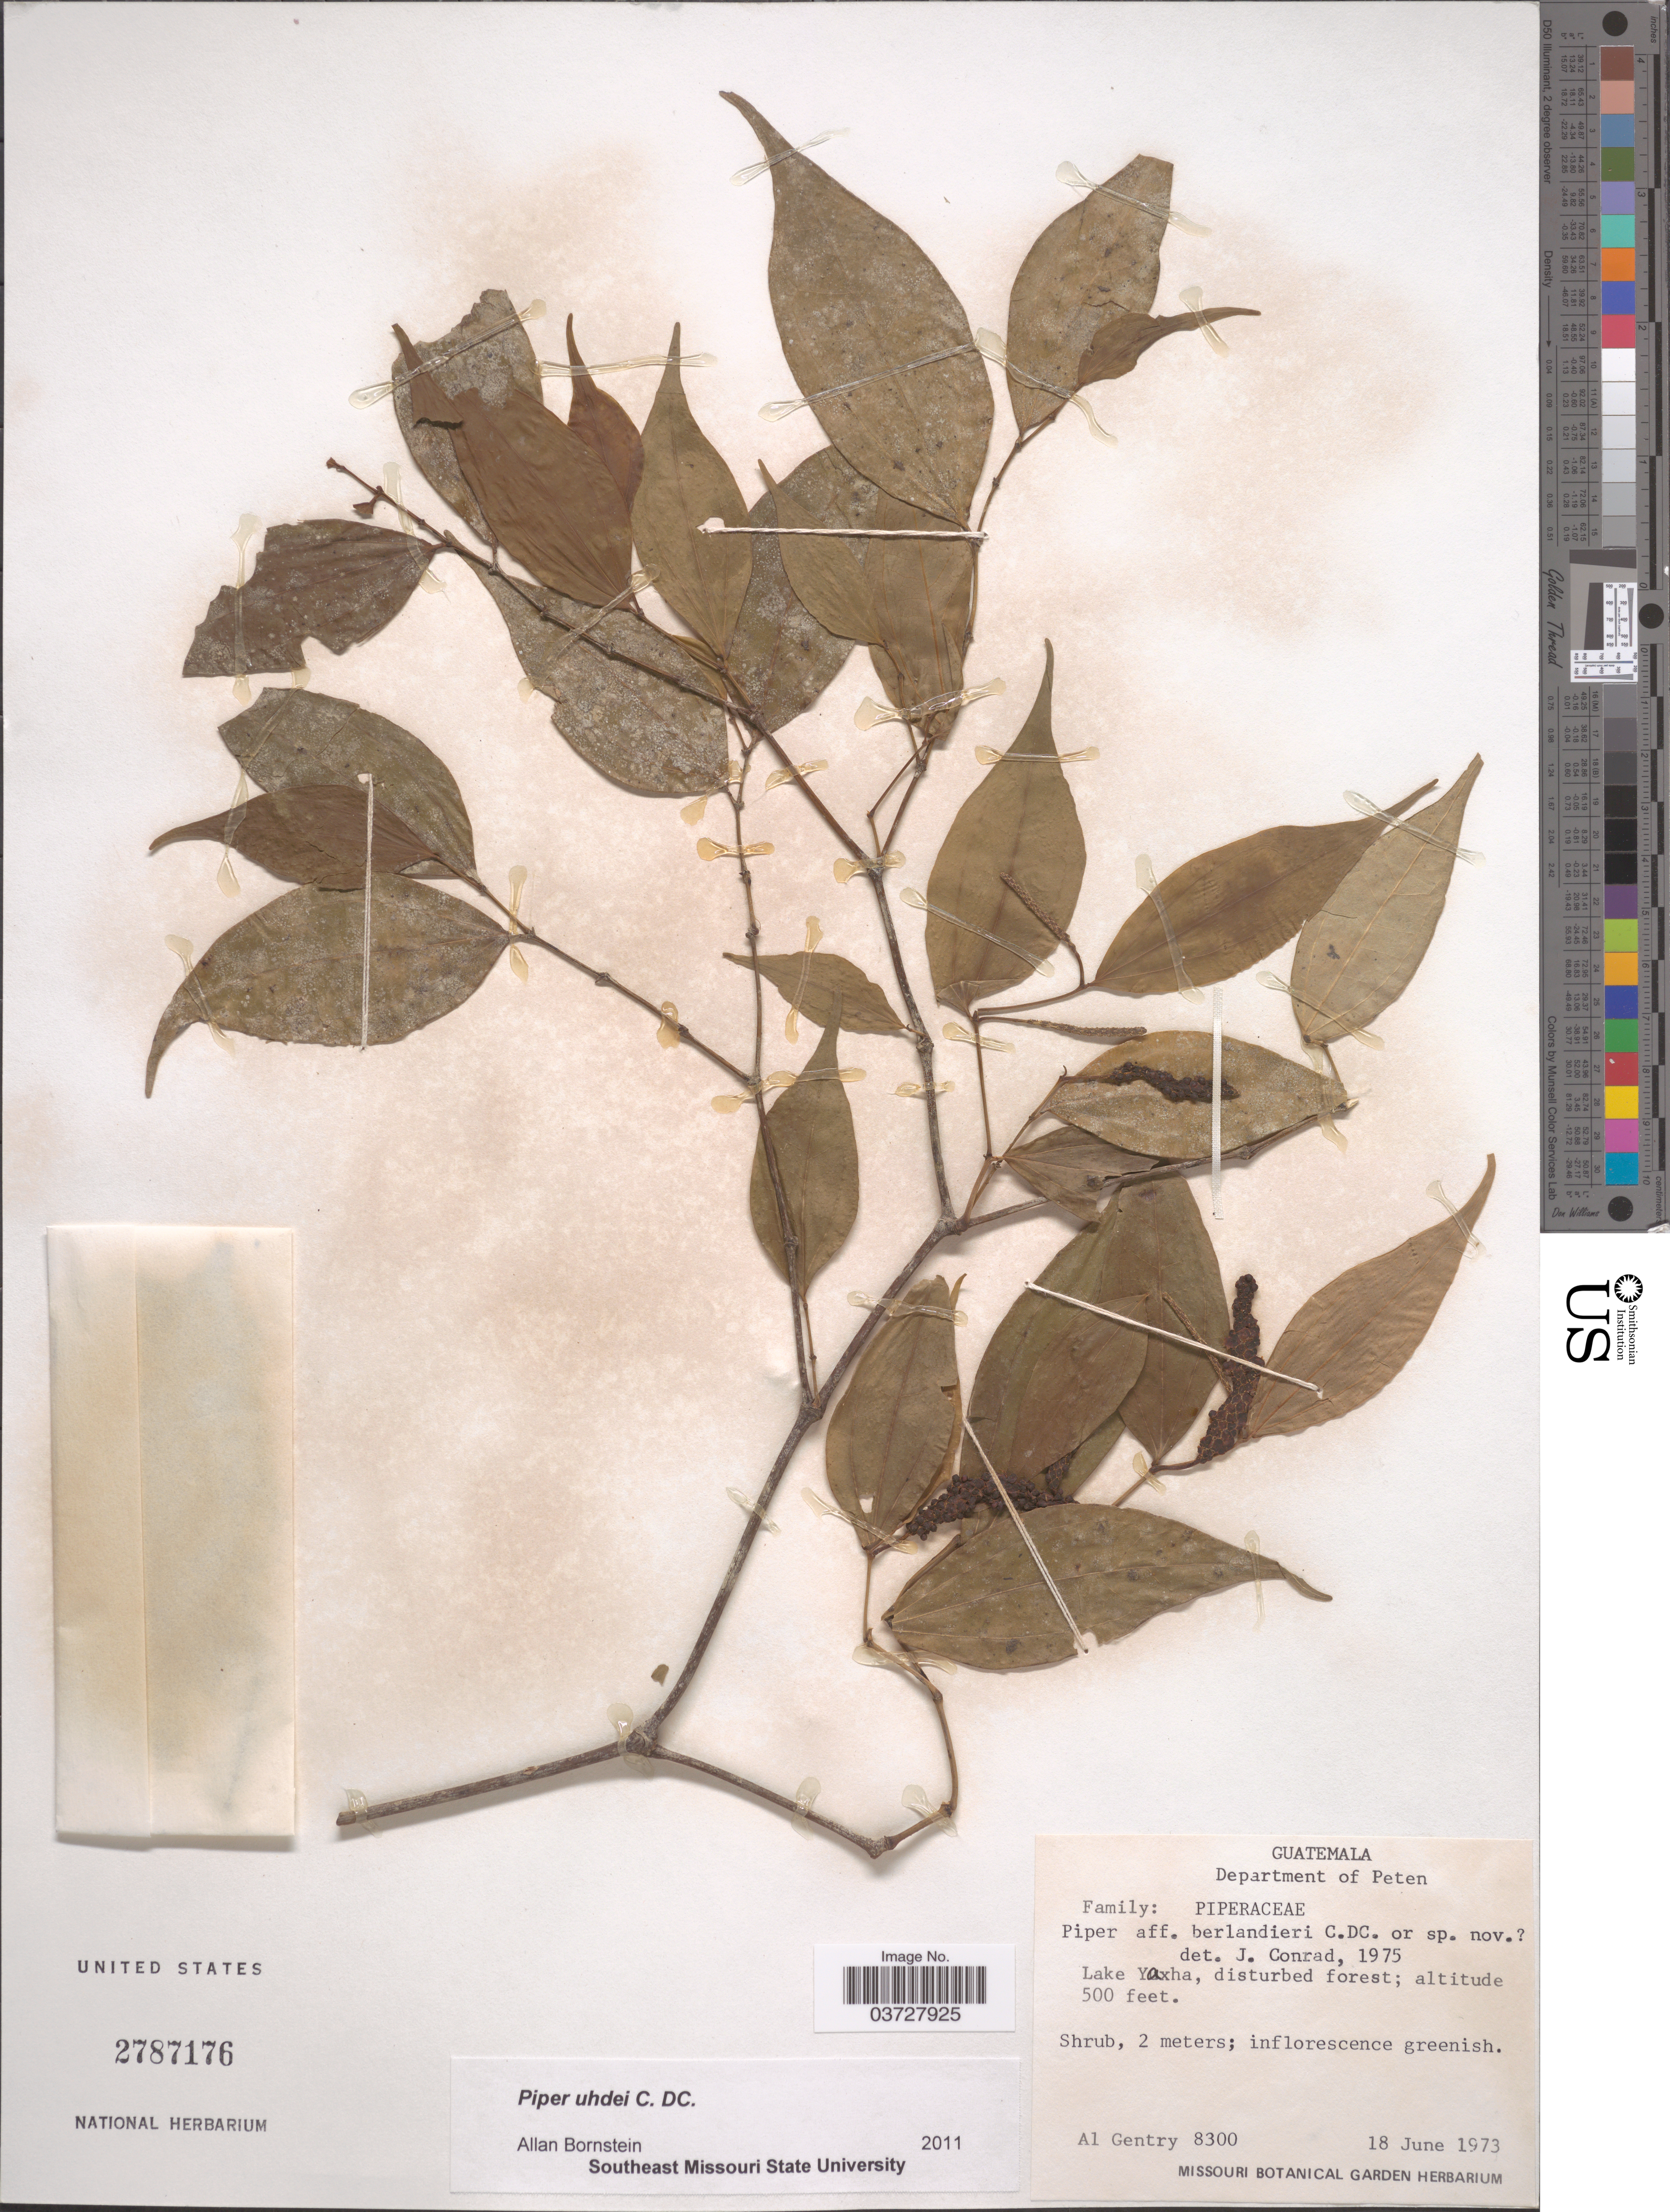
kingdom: Plantae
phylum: Tracheophyta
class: Magnoliopsida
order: Piperales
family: Piperaceae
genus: Piper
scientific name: Piper uhdei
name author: C. DC.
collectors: A. H. Gentry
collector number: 8300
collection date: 1973-06-18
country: Guatemala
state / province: El Peten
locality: Department of Peten. Lake Yaxha.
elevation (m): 152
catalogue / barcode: US 2787176